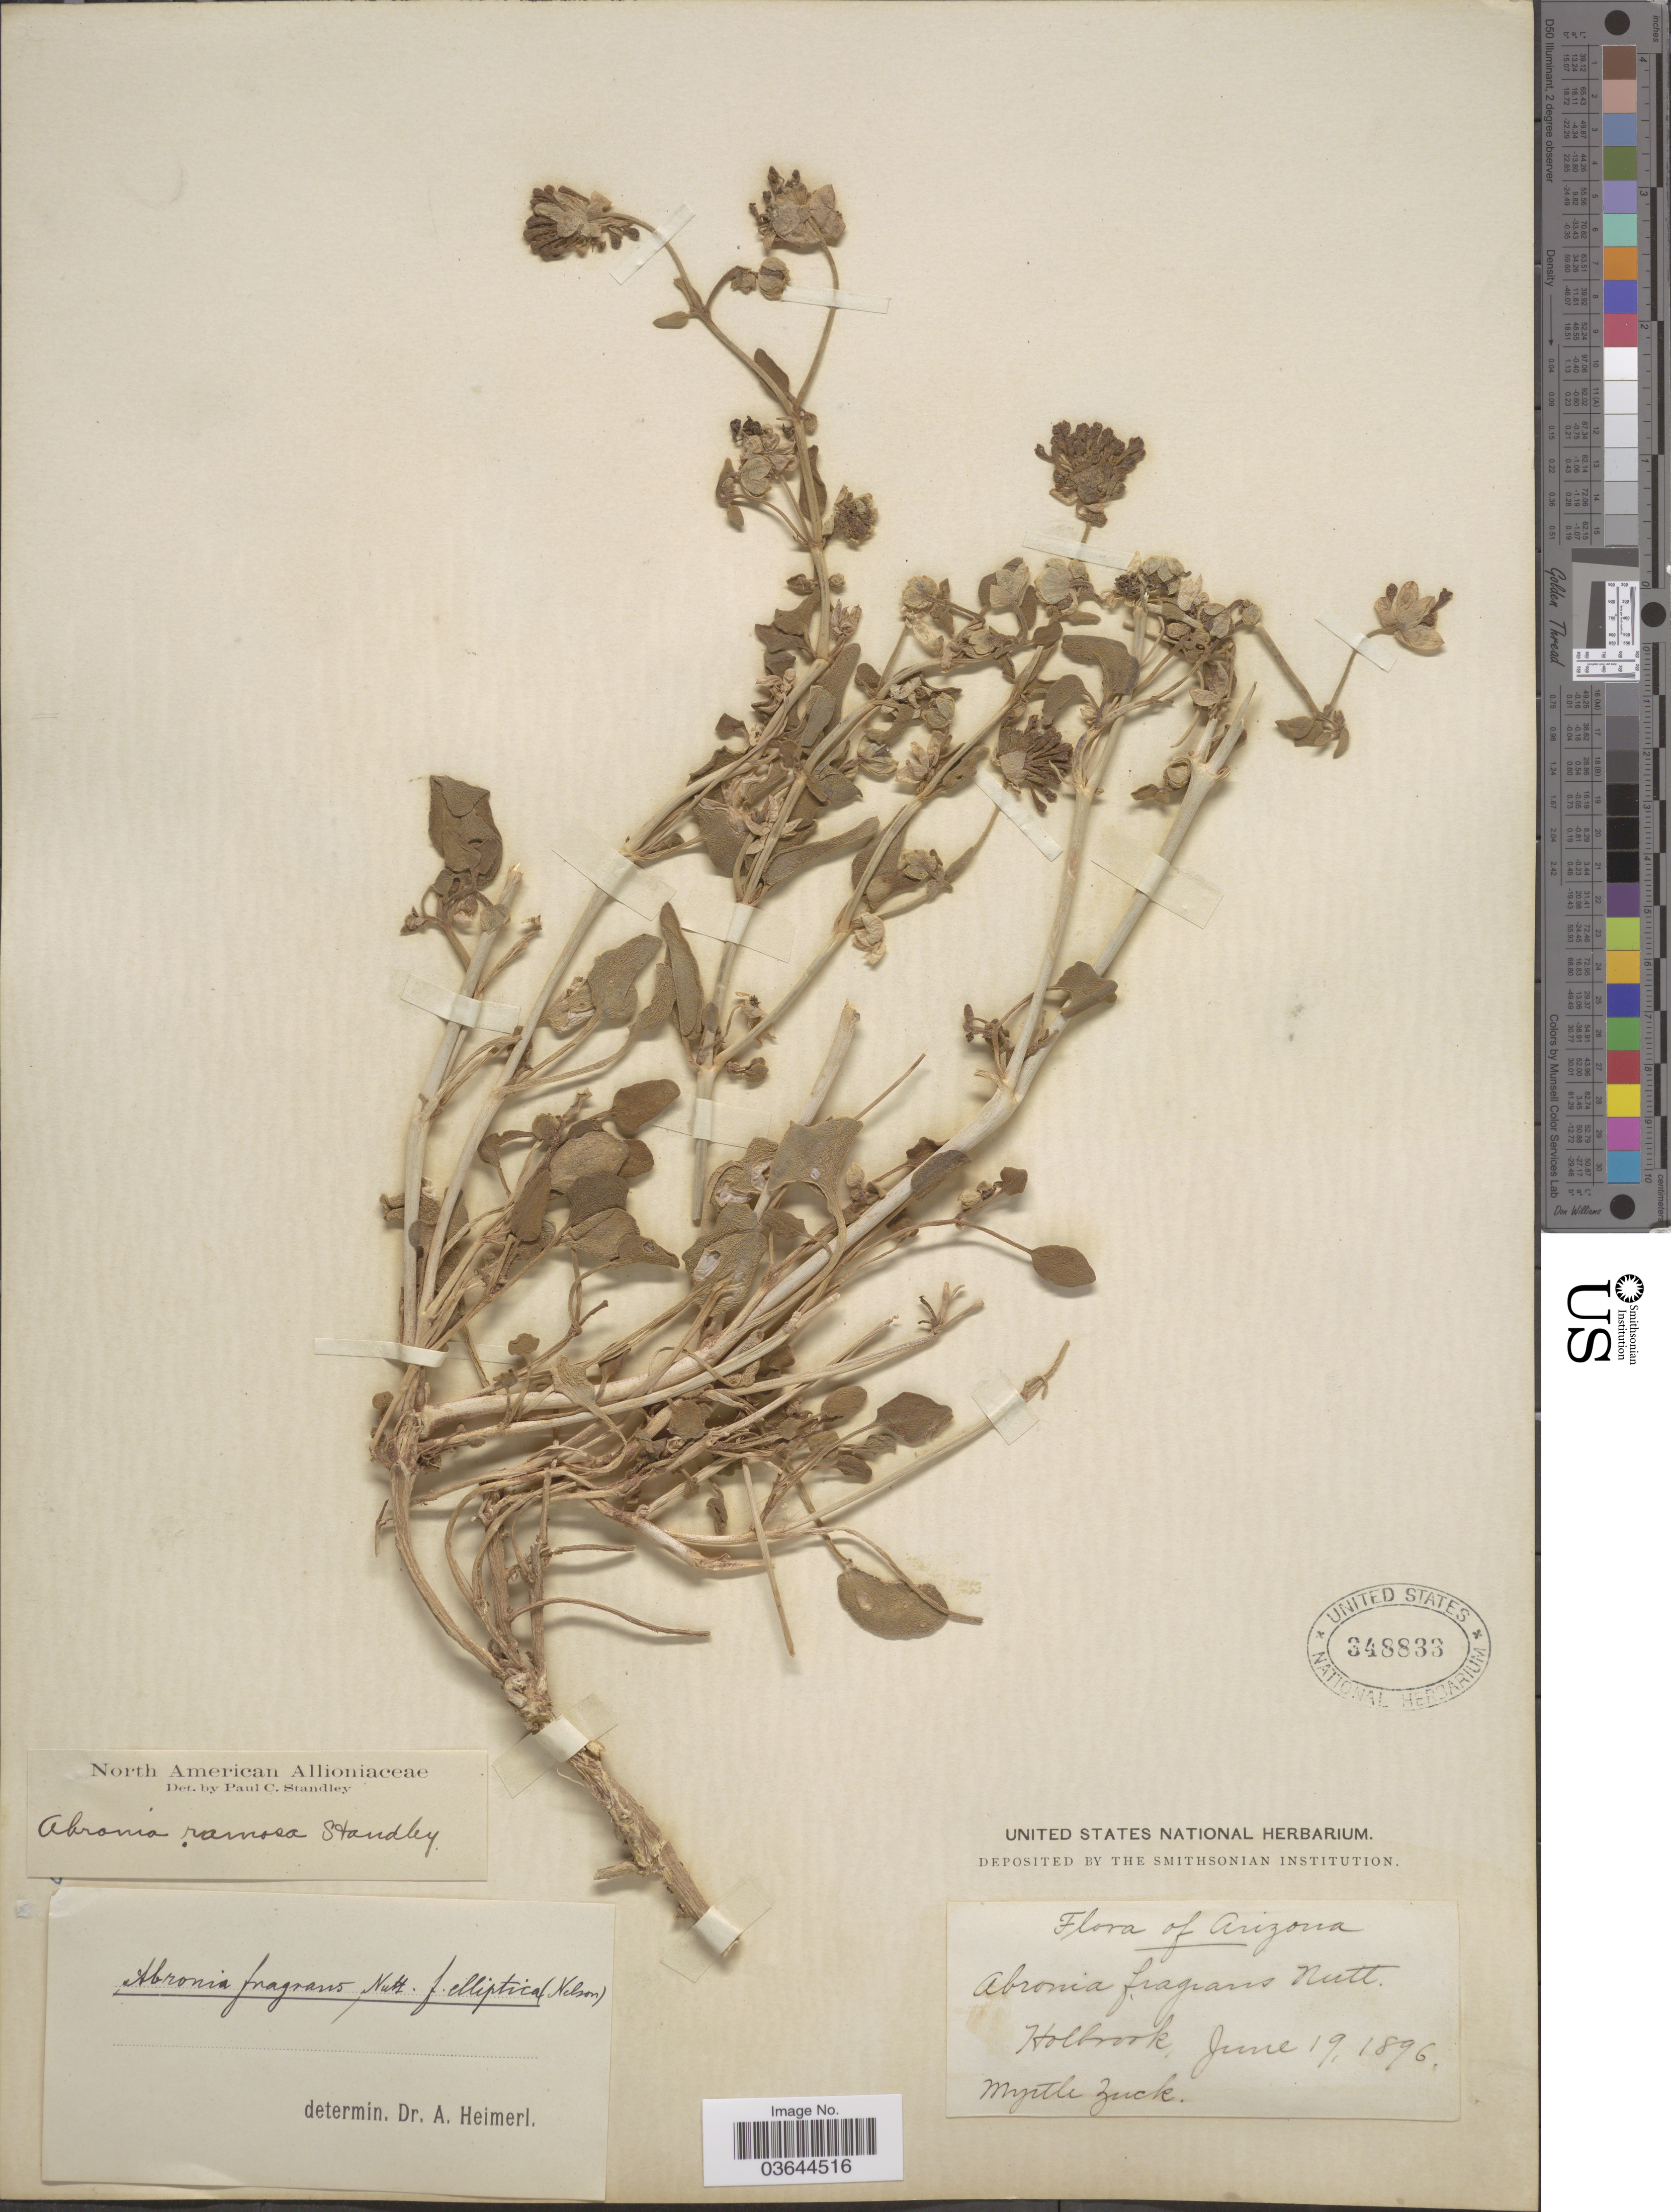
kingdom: Plantae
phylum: Tracheophyta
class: Magnoliopsida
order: Caryophyllales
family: Nyctaginaceae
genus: Abronia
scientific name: Abronia elliptica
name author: A. Nelson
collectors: M. Zuck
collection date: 1896-06-19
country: United States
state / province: Arizona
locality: Holbrook.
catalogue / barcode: US 348833